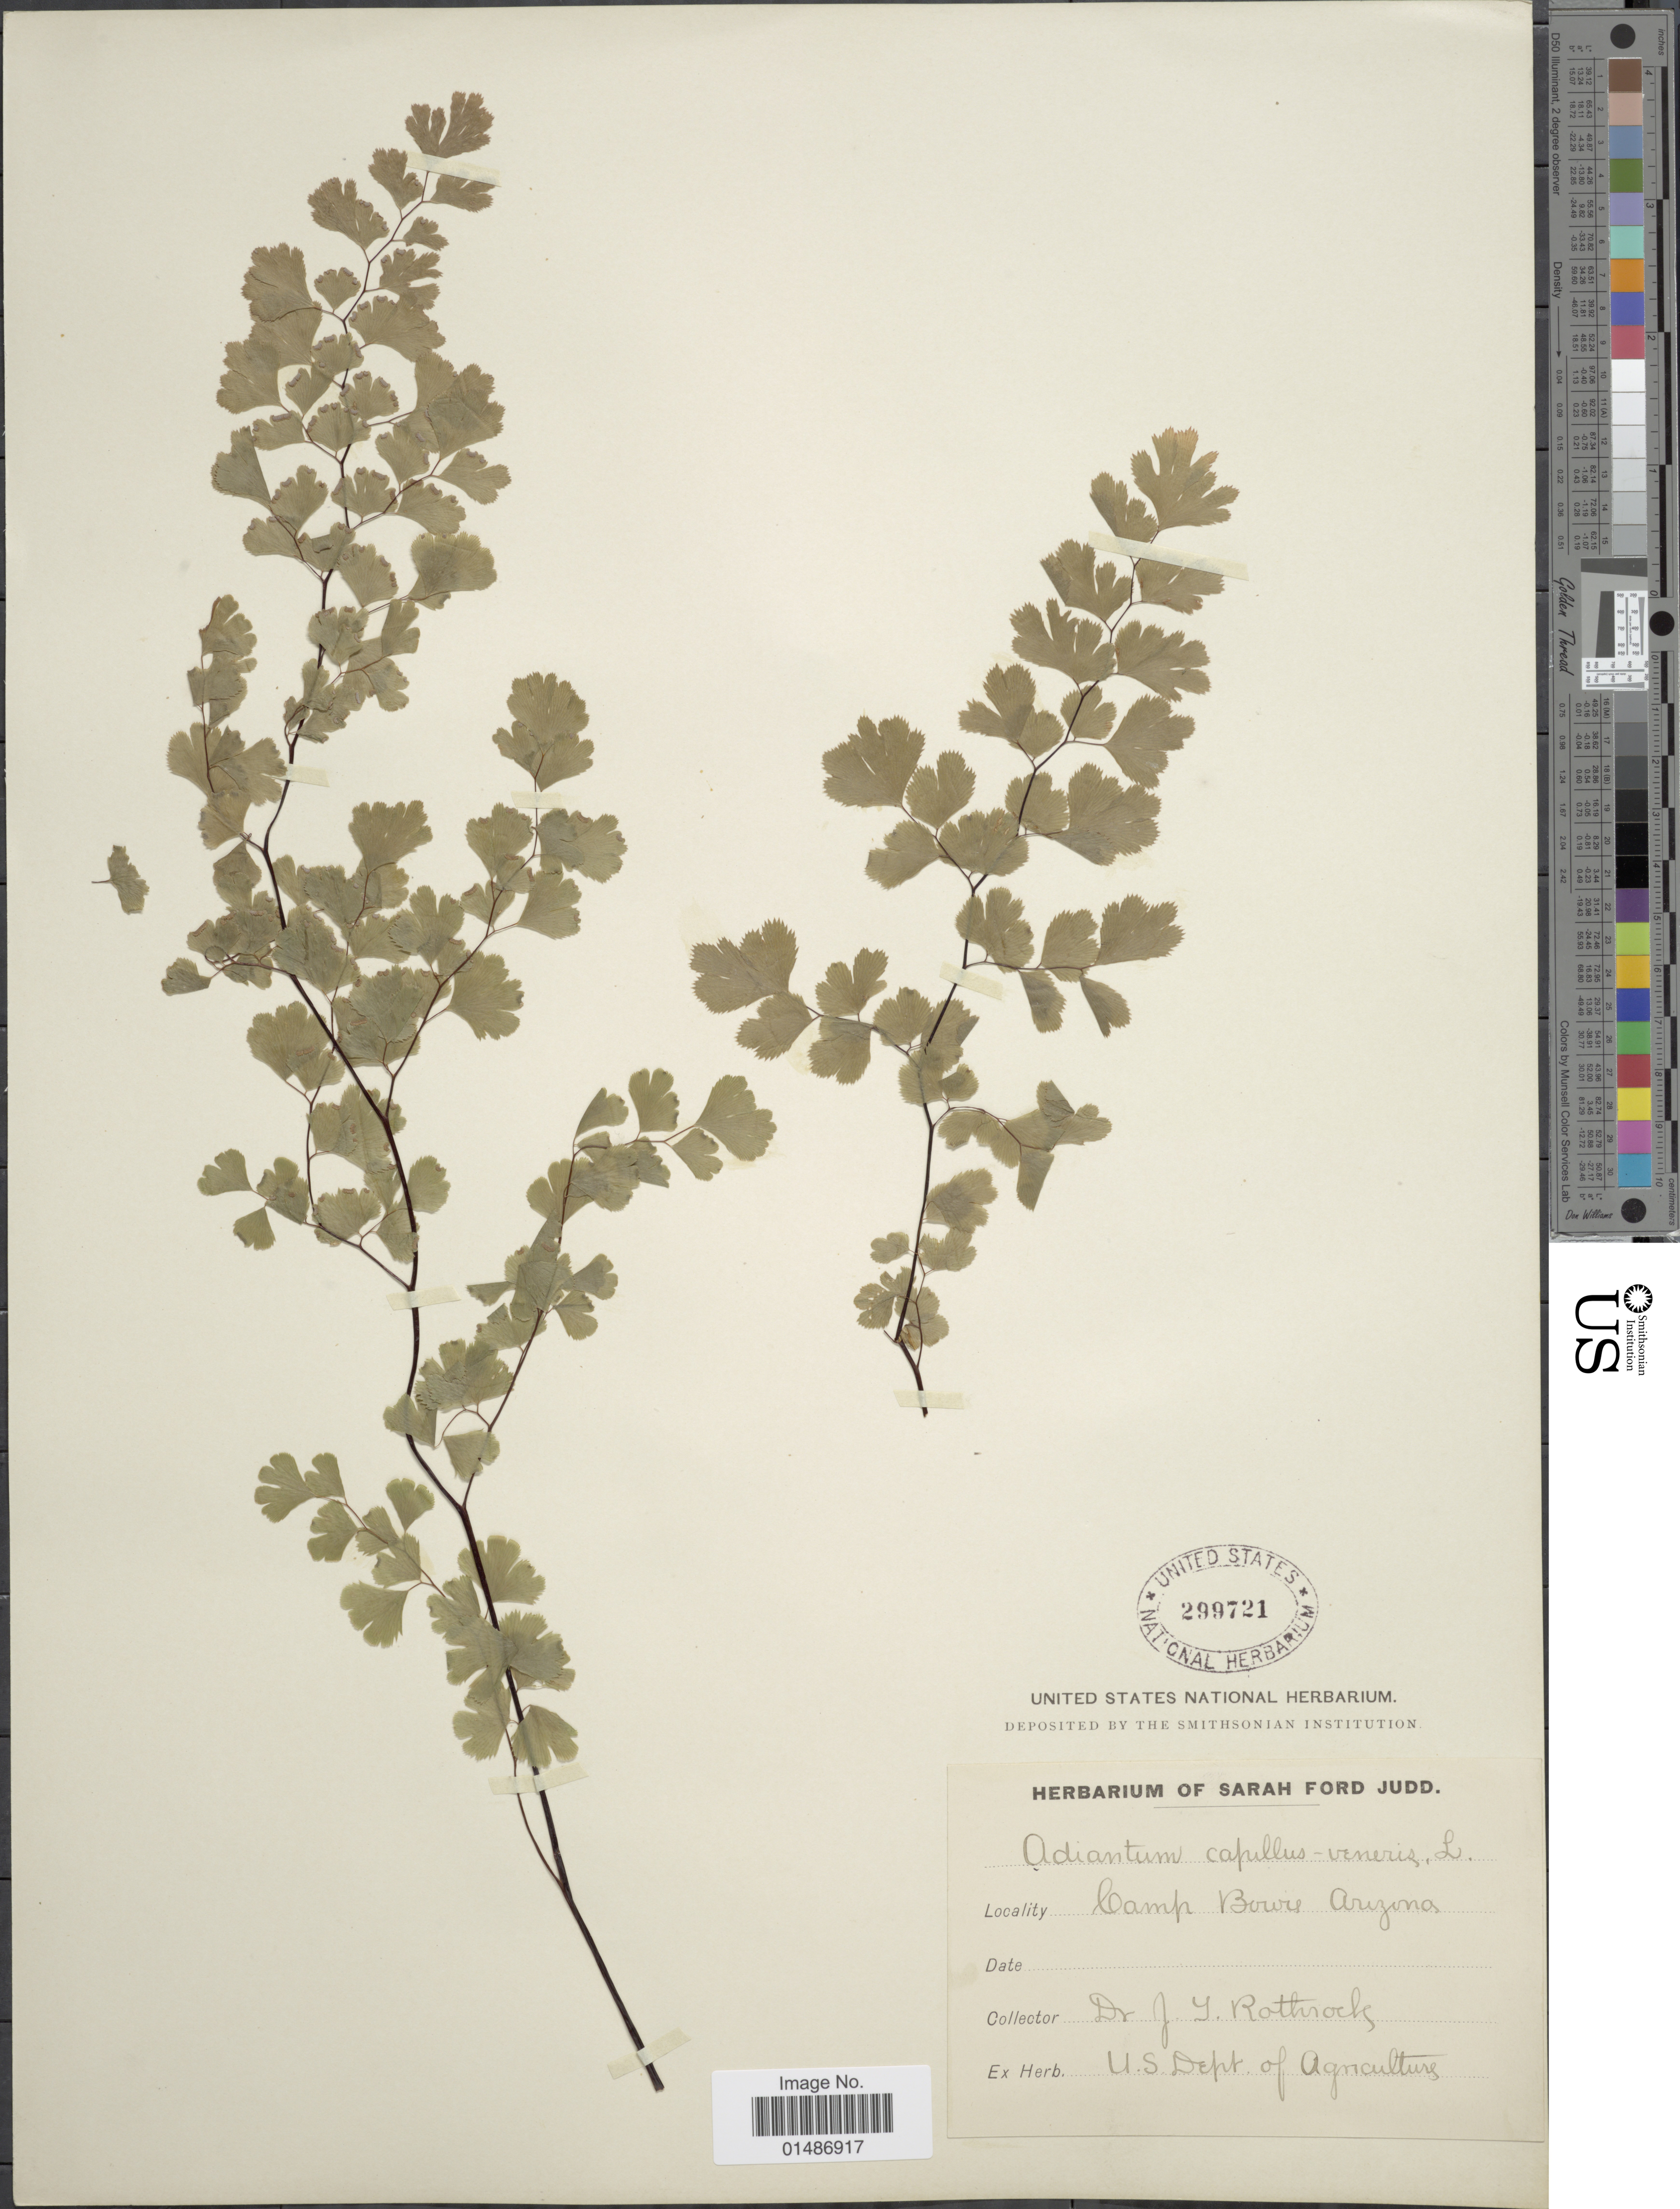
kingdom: Plantae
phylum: Tracheophyta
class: Polypodiopsida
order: Polypodiales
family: Pteridaceae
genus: Adiantum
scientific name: Adiantum capillus-veneris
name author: L.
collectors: J. T. Rothrock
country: United States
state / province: Arizona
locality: Camp Bowie Arizona.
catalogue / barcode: US 299721